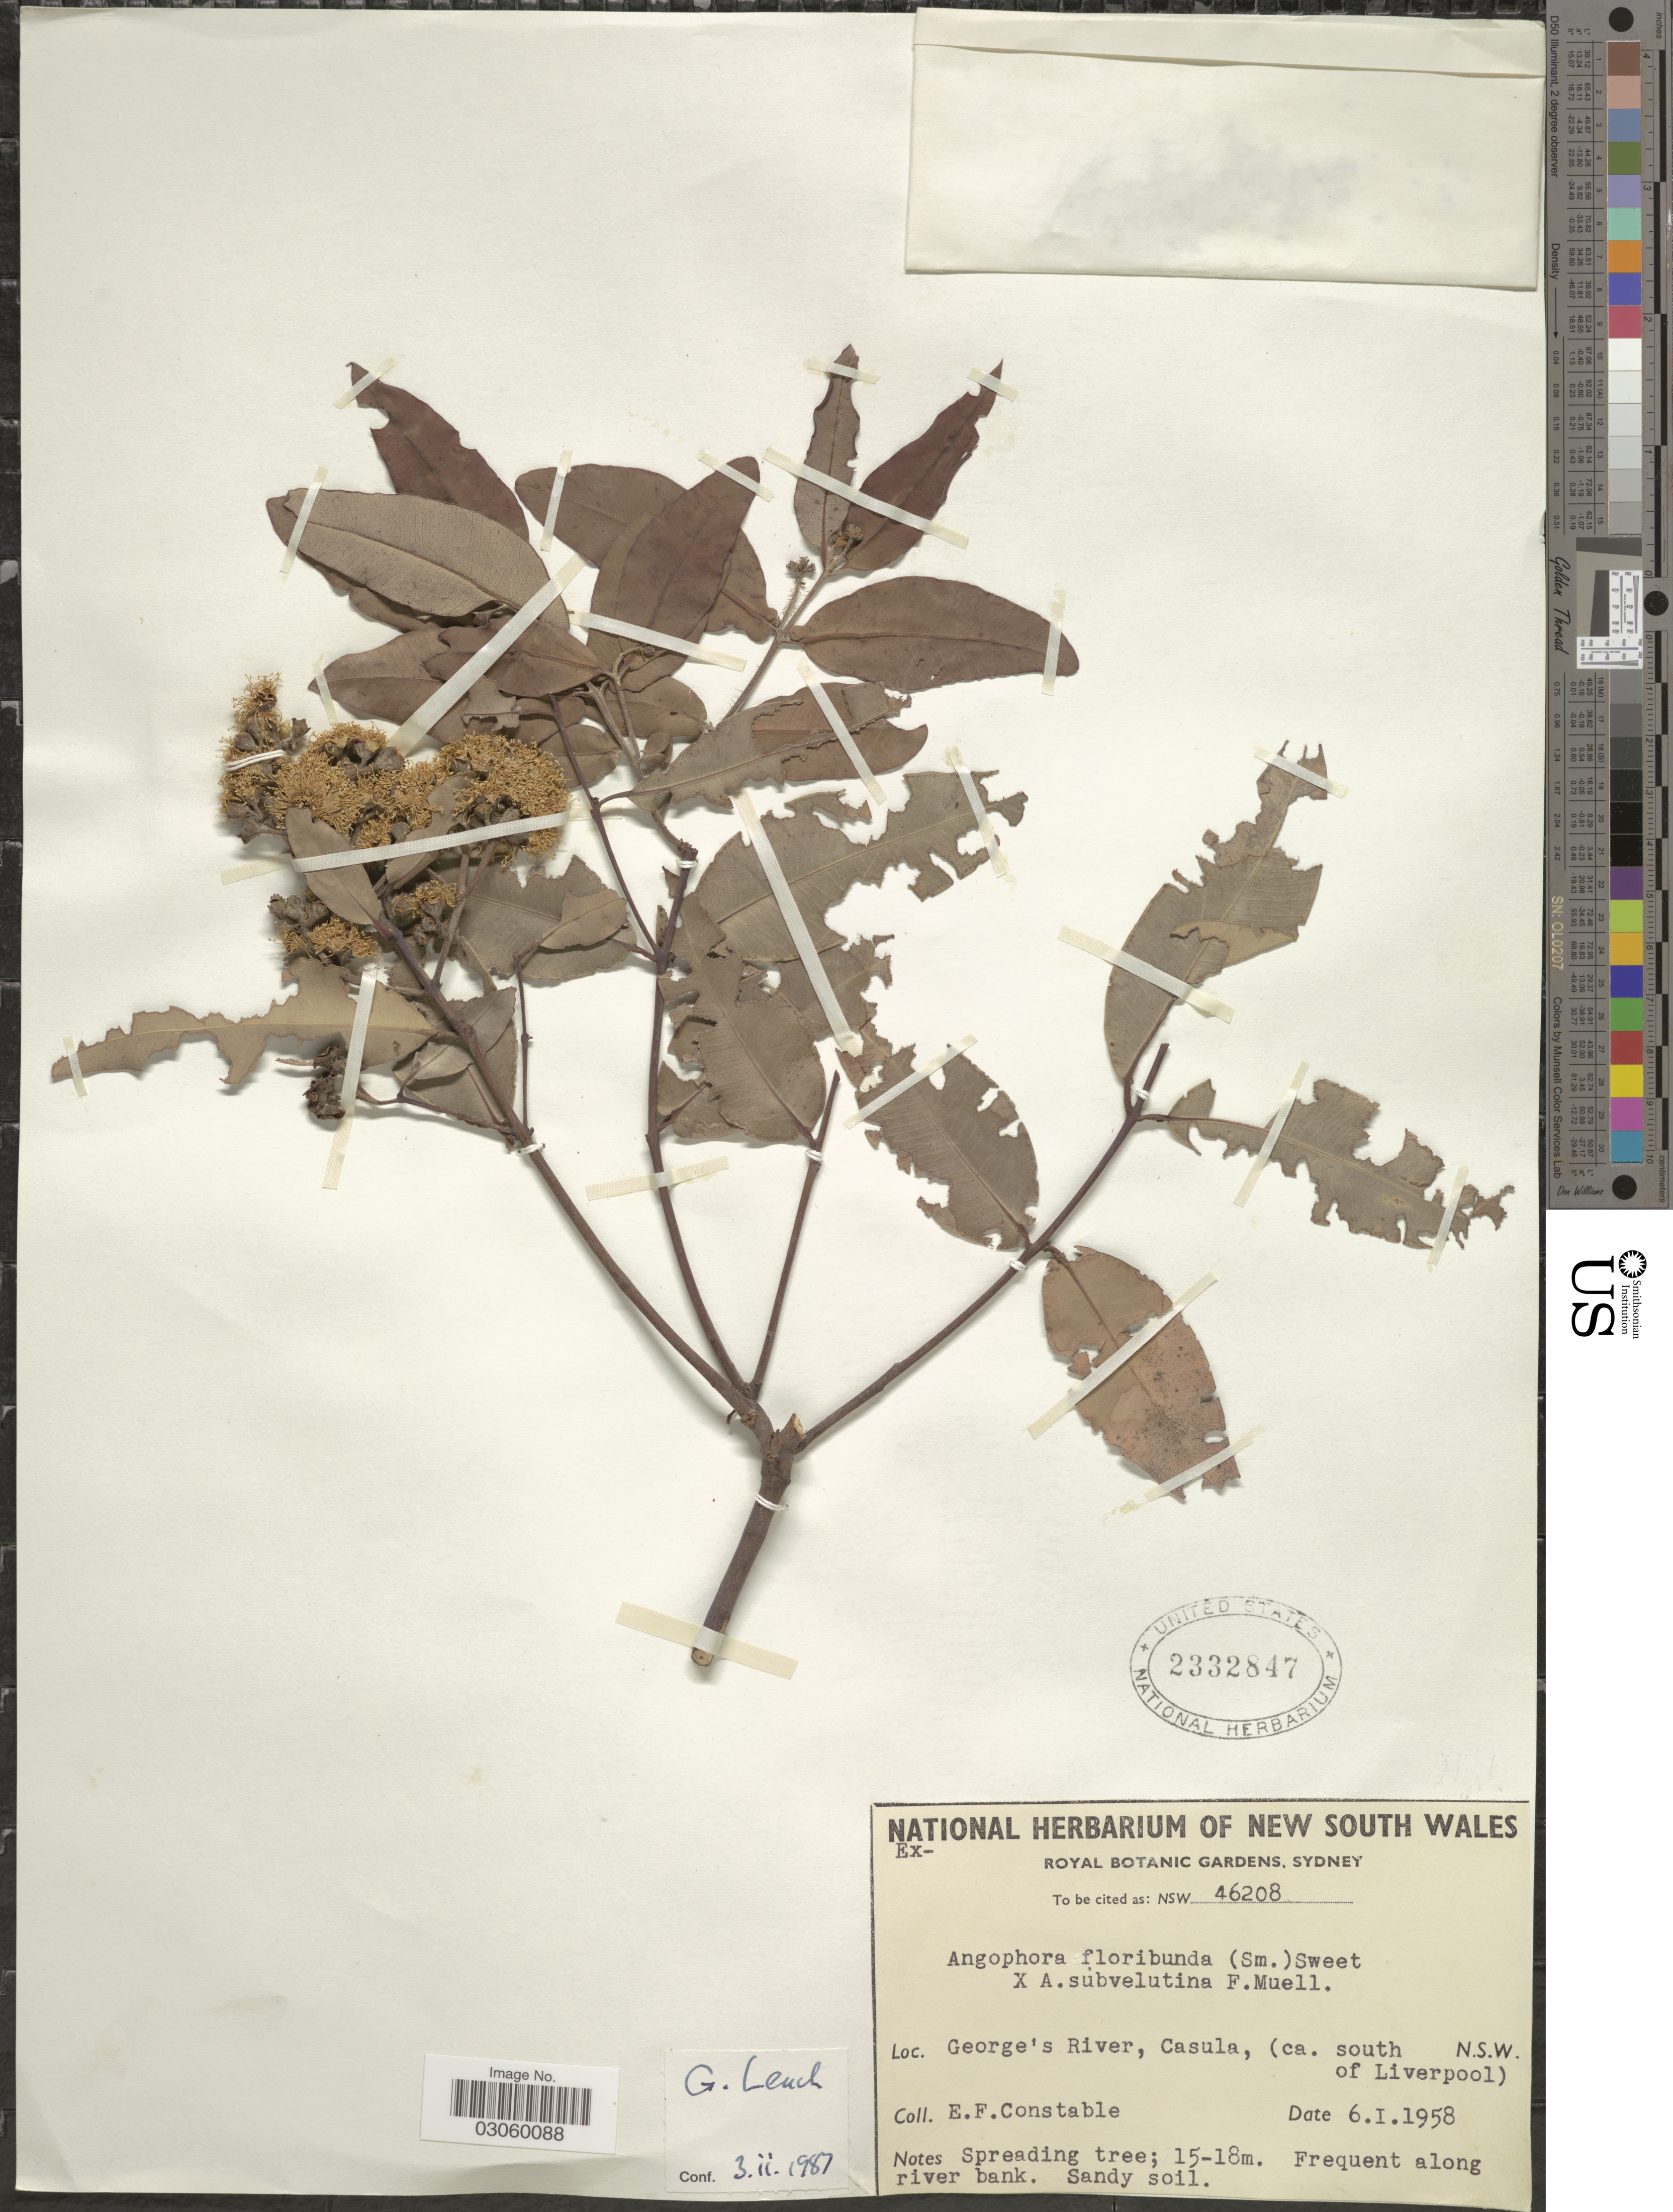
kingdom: Plantae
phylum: Tracheophyta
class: Magnoliopsida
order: Myrtales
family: Myrtaceae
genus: Angophora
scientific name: Angophora floribunda x A. subvelutina F. Muell.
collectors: E. F. Constable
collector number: NSW46208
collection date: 1958-01-06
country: Australia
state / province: New South Wales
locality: George's River, Casula, (ca. south of Liverpool).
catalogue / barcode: US 2332847